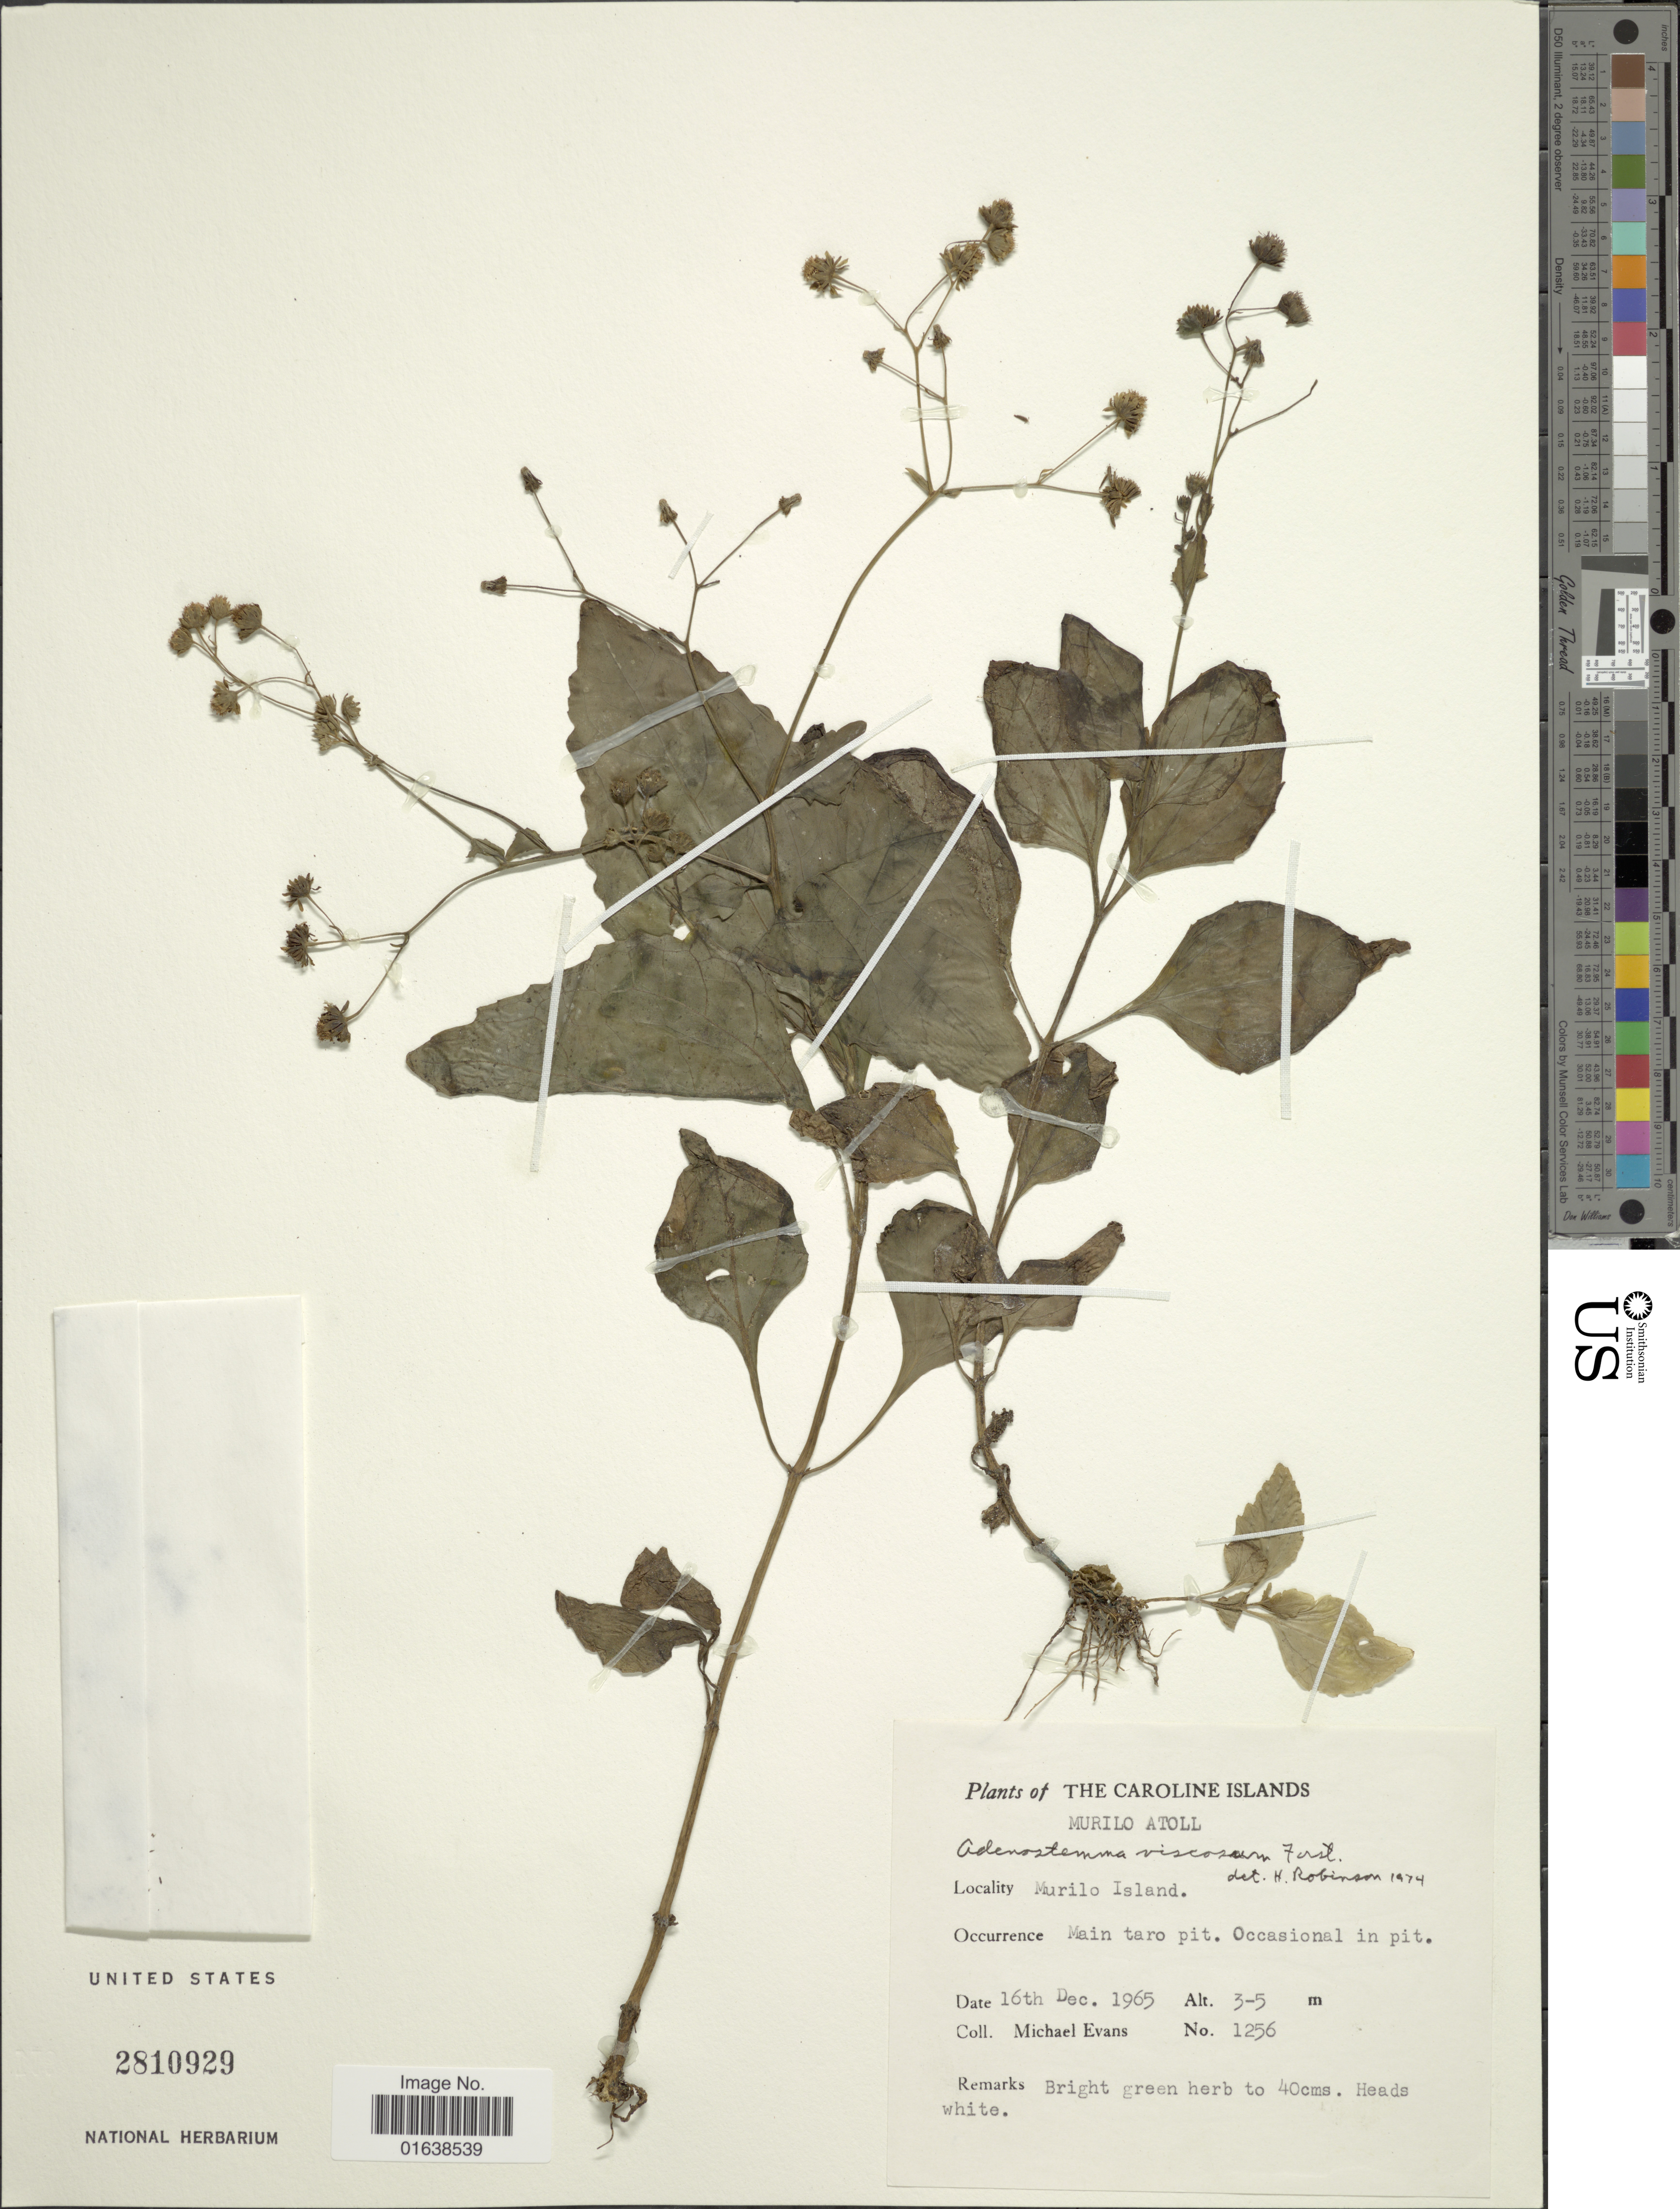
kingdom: Plantae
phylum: Tracheophyta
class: Magnoliopsida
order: Asterales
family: Asteraceae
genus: Adenostemma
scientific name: Adenostemma viscosum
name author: J.R. Forst. & G. Forst.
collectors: M. Evans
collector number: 1256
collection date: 1965-12-16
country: Micronesia, Federated States of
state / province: Truk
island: Murilo Atoll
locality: Murilo Atoll. Murilo Island. Main taro pit.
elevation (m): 3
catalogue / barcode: US 2810929